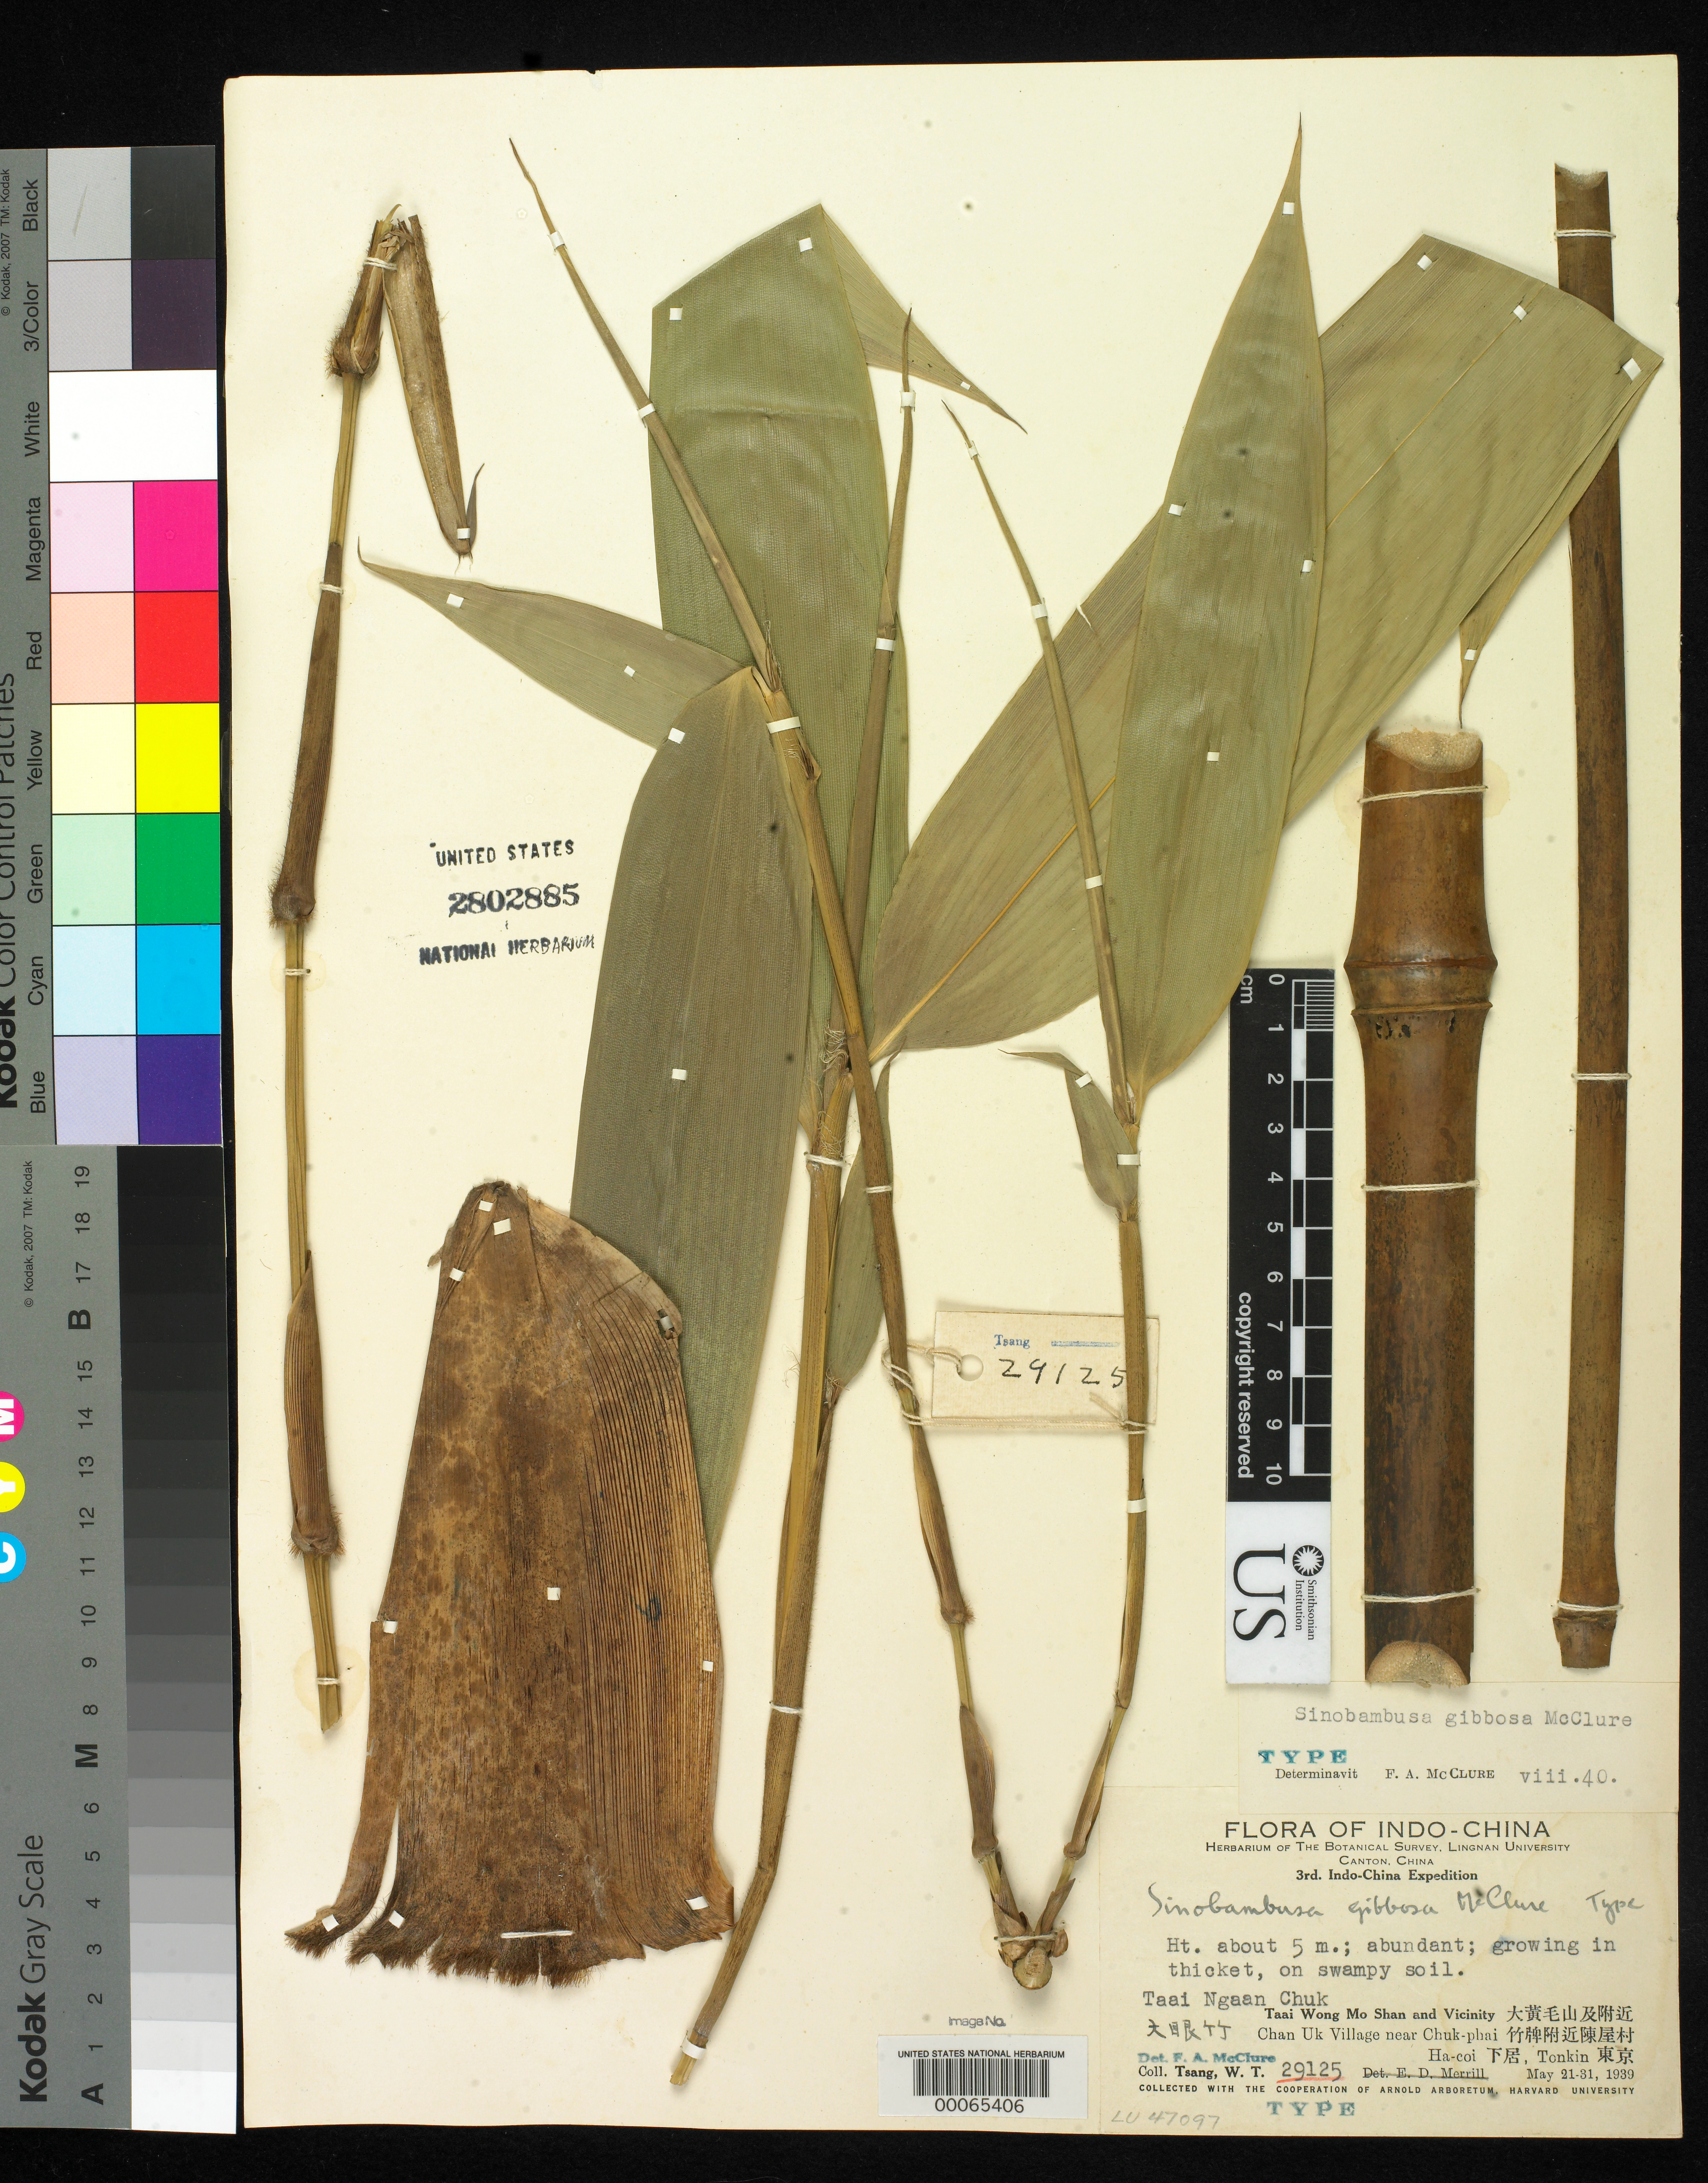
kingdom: Plantae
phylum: Tracheophyta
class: Liliopsida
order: Poales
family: Poaceae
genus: Sinobambusa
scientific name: Sinobambusa gibbosa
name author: McClure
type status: Isotype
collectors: W. T. Tsang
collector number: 29125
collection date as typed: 29 May 1939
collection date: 1939-05-29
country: Vietnam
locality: Ha-coi, Taai Wong Mo Shan and vicinity, Chan Uk village near Chuk-phai.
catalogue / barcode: US 2802885